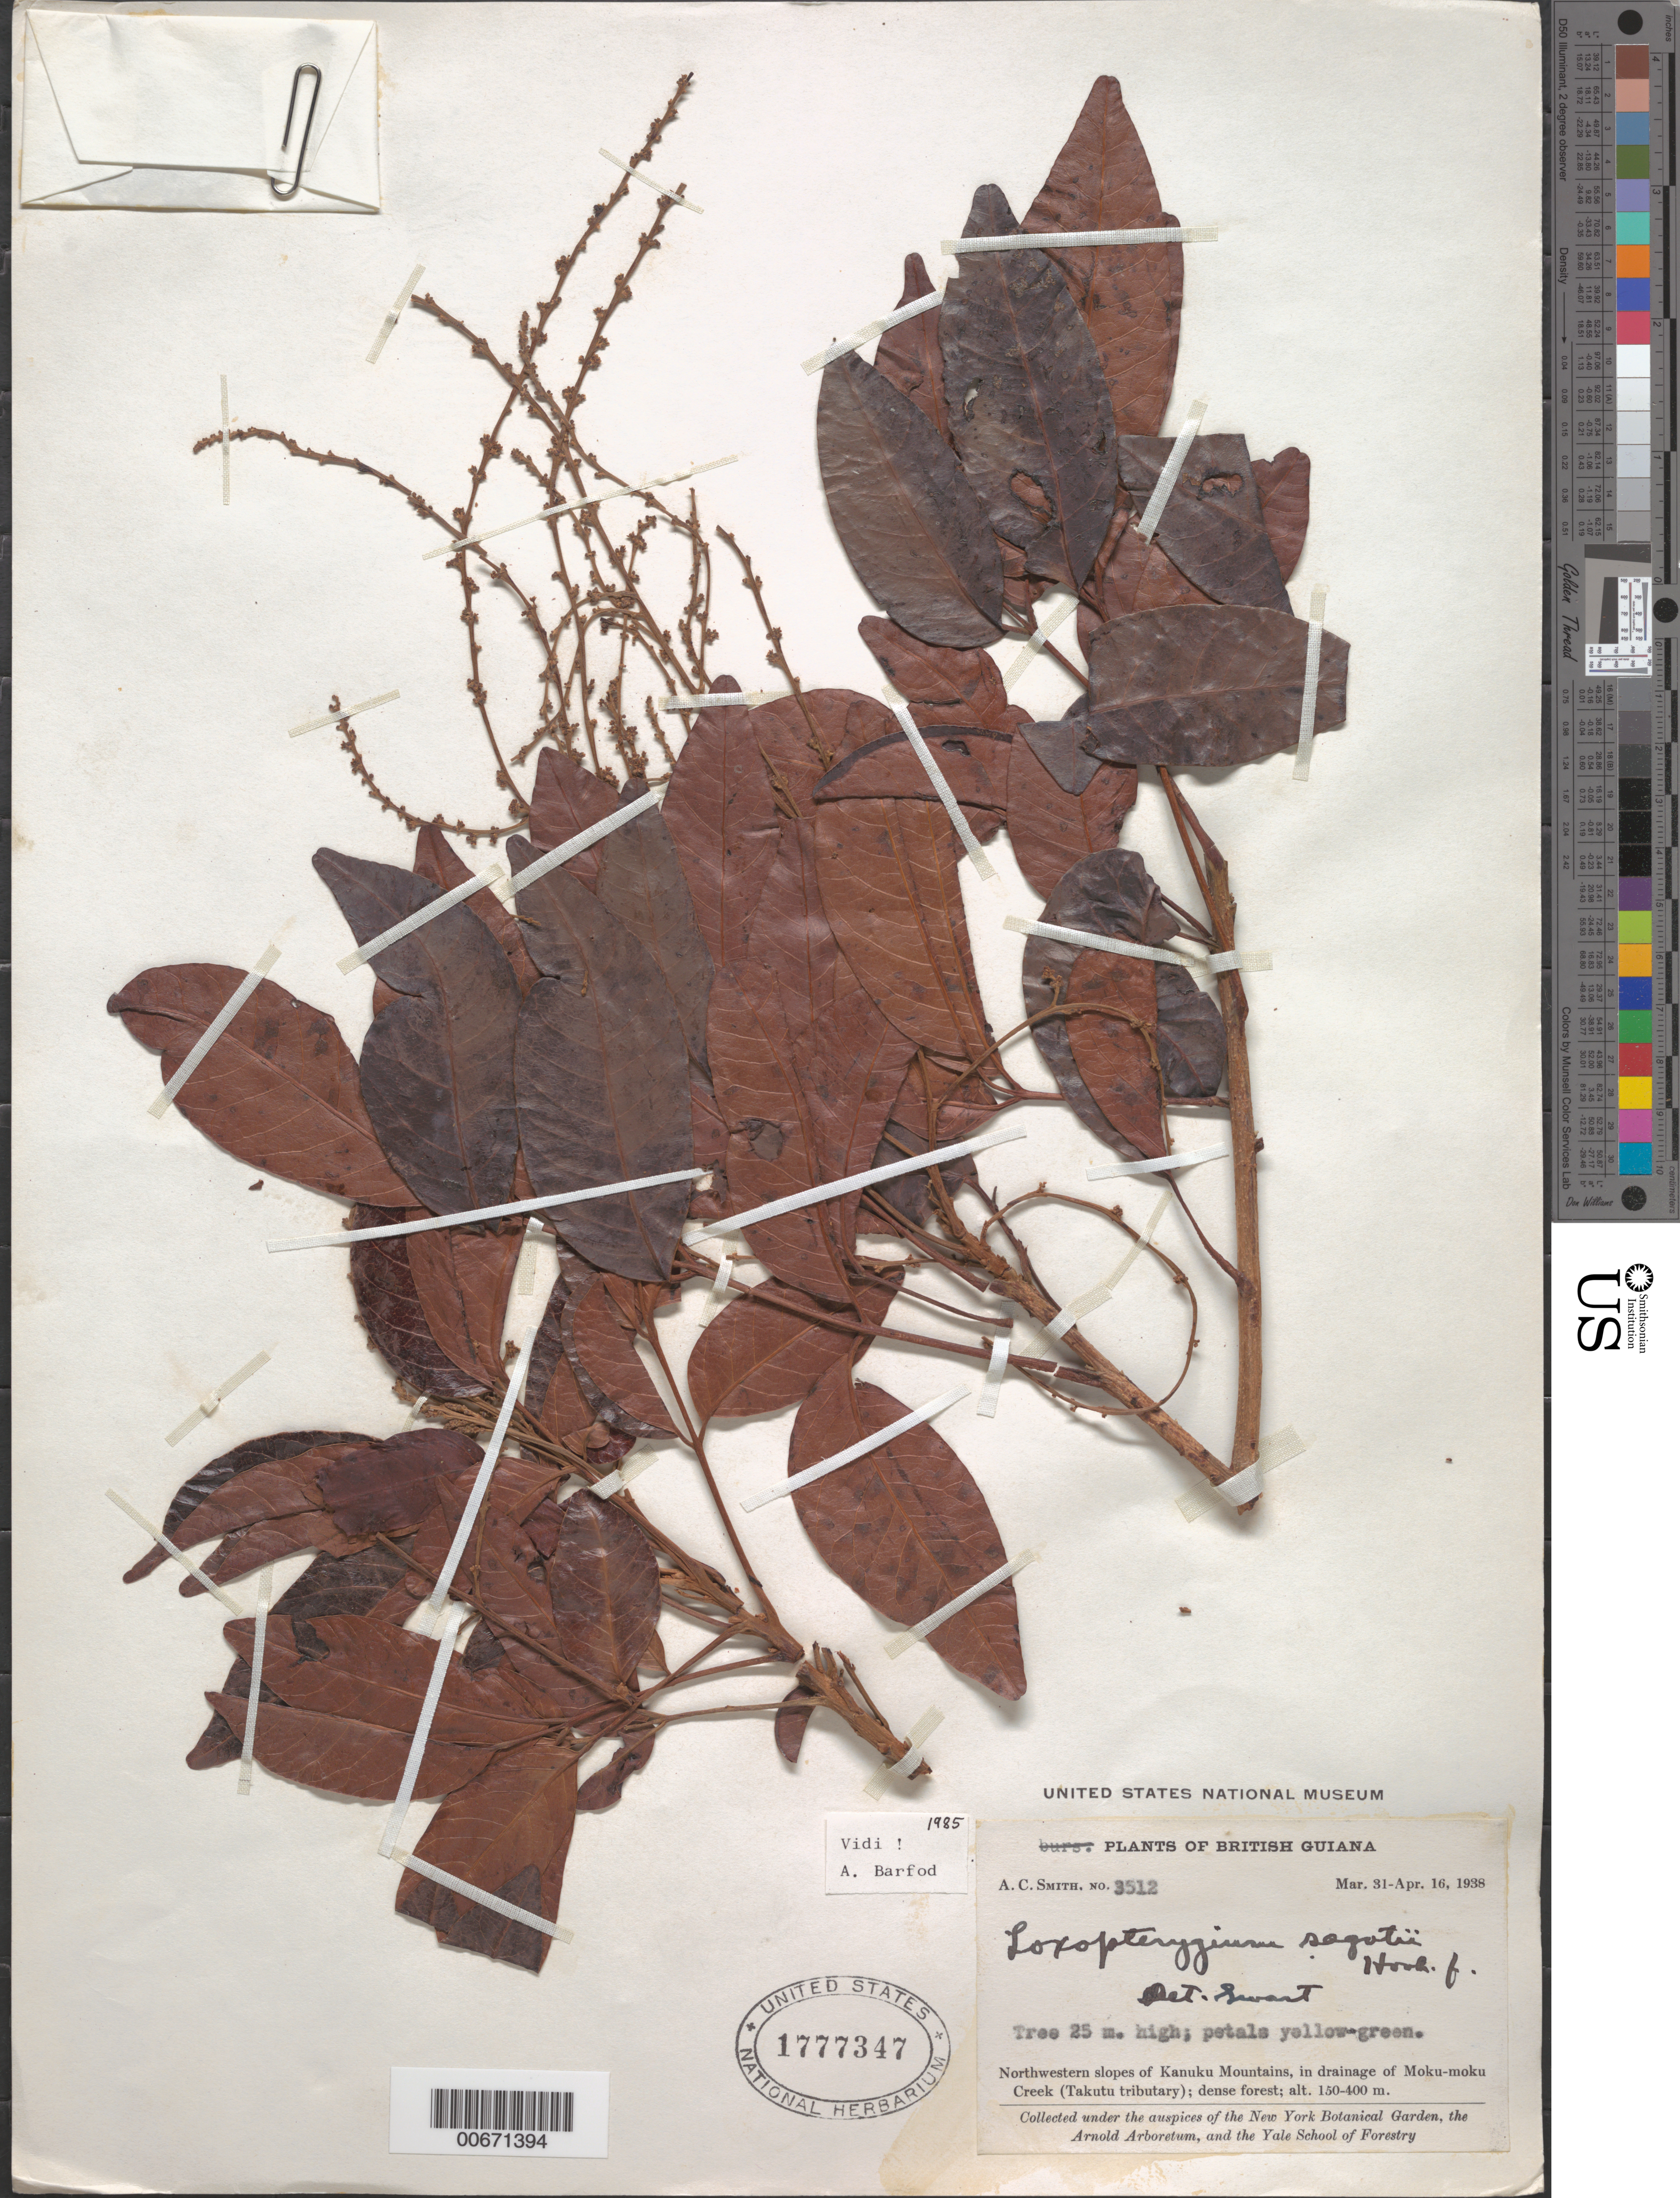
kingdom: Plantae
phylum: Tracheophyta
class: Magnoliopsida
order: Sapindales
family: Anacardiaceae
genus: Loxopterygium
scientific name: Loxopterygium sagotii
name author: Hook. f.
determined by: Barfod, Anders S.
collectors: A. C. Smith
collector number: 3512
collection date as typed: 31-Mar-38 to 16-Apr-38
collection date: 1938-03-31/1938-04-16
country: Guyana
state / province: U. Takutu-U. Essequibo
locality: Kanuku Mts., NW slopes, in drainage of Moku-moku Creek (Takutu tributary)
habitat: Dense forest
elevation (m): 150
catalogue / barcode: US 1777347